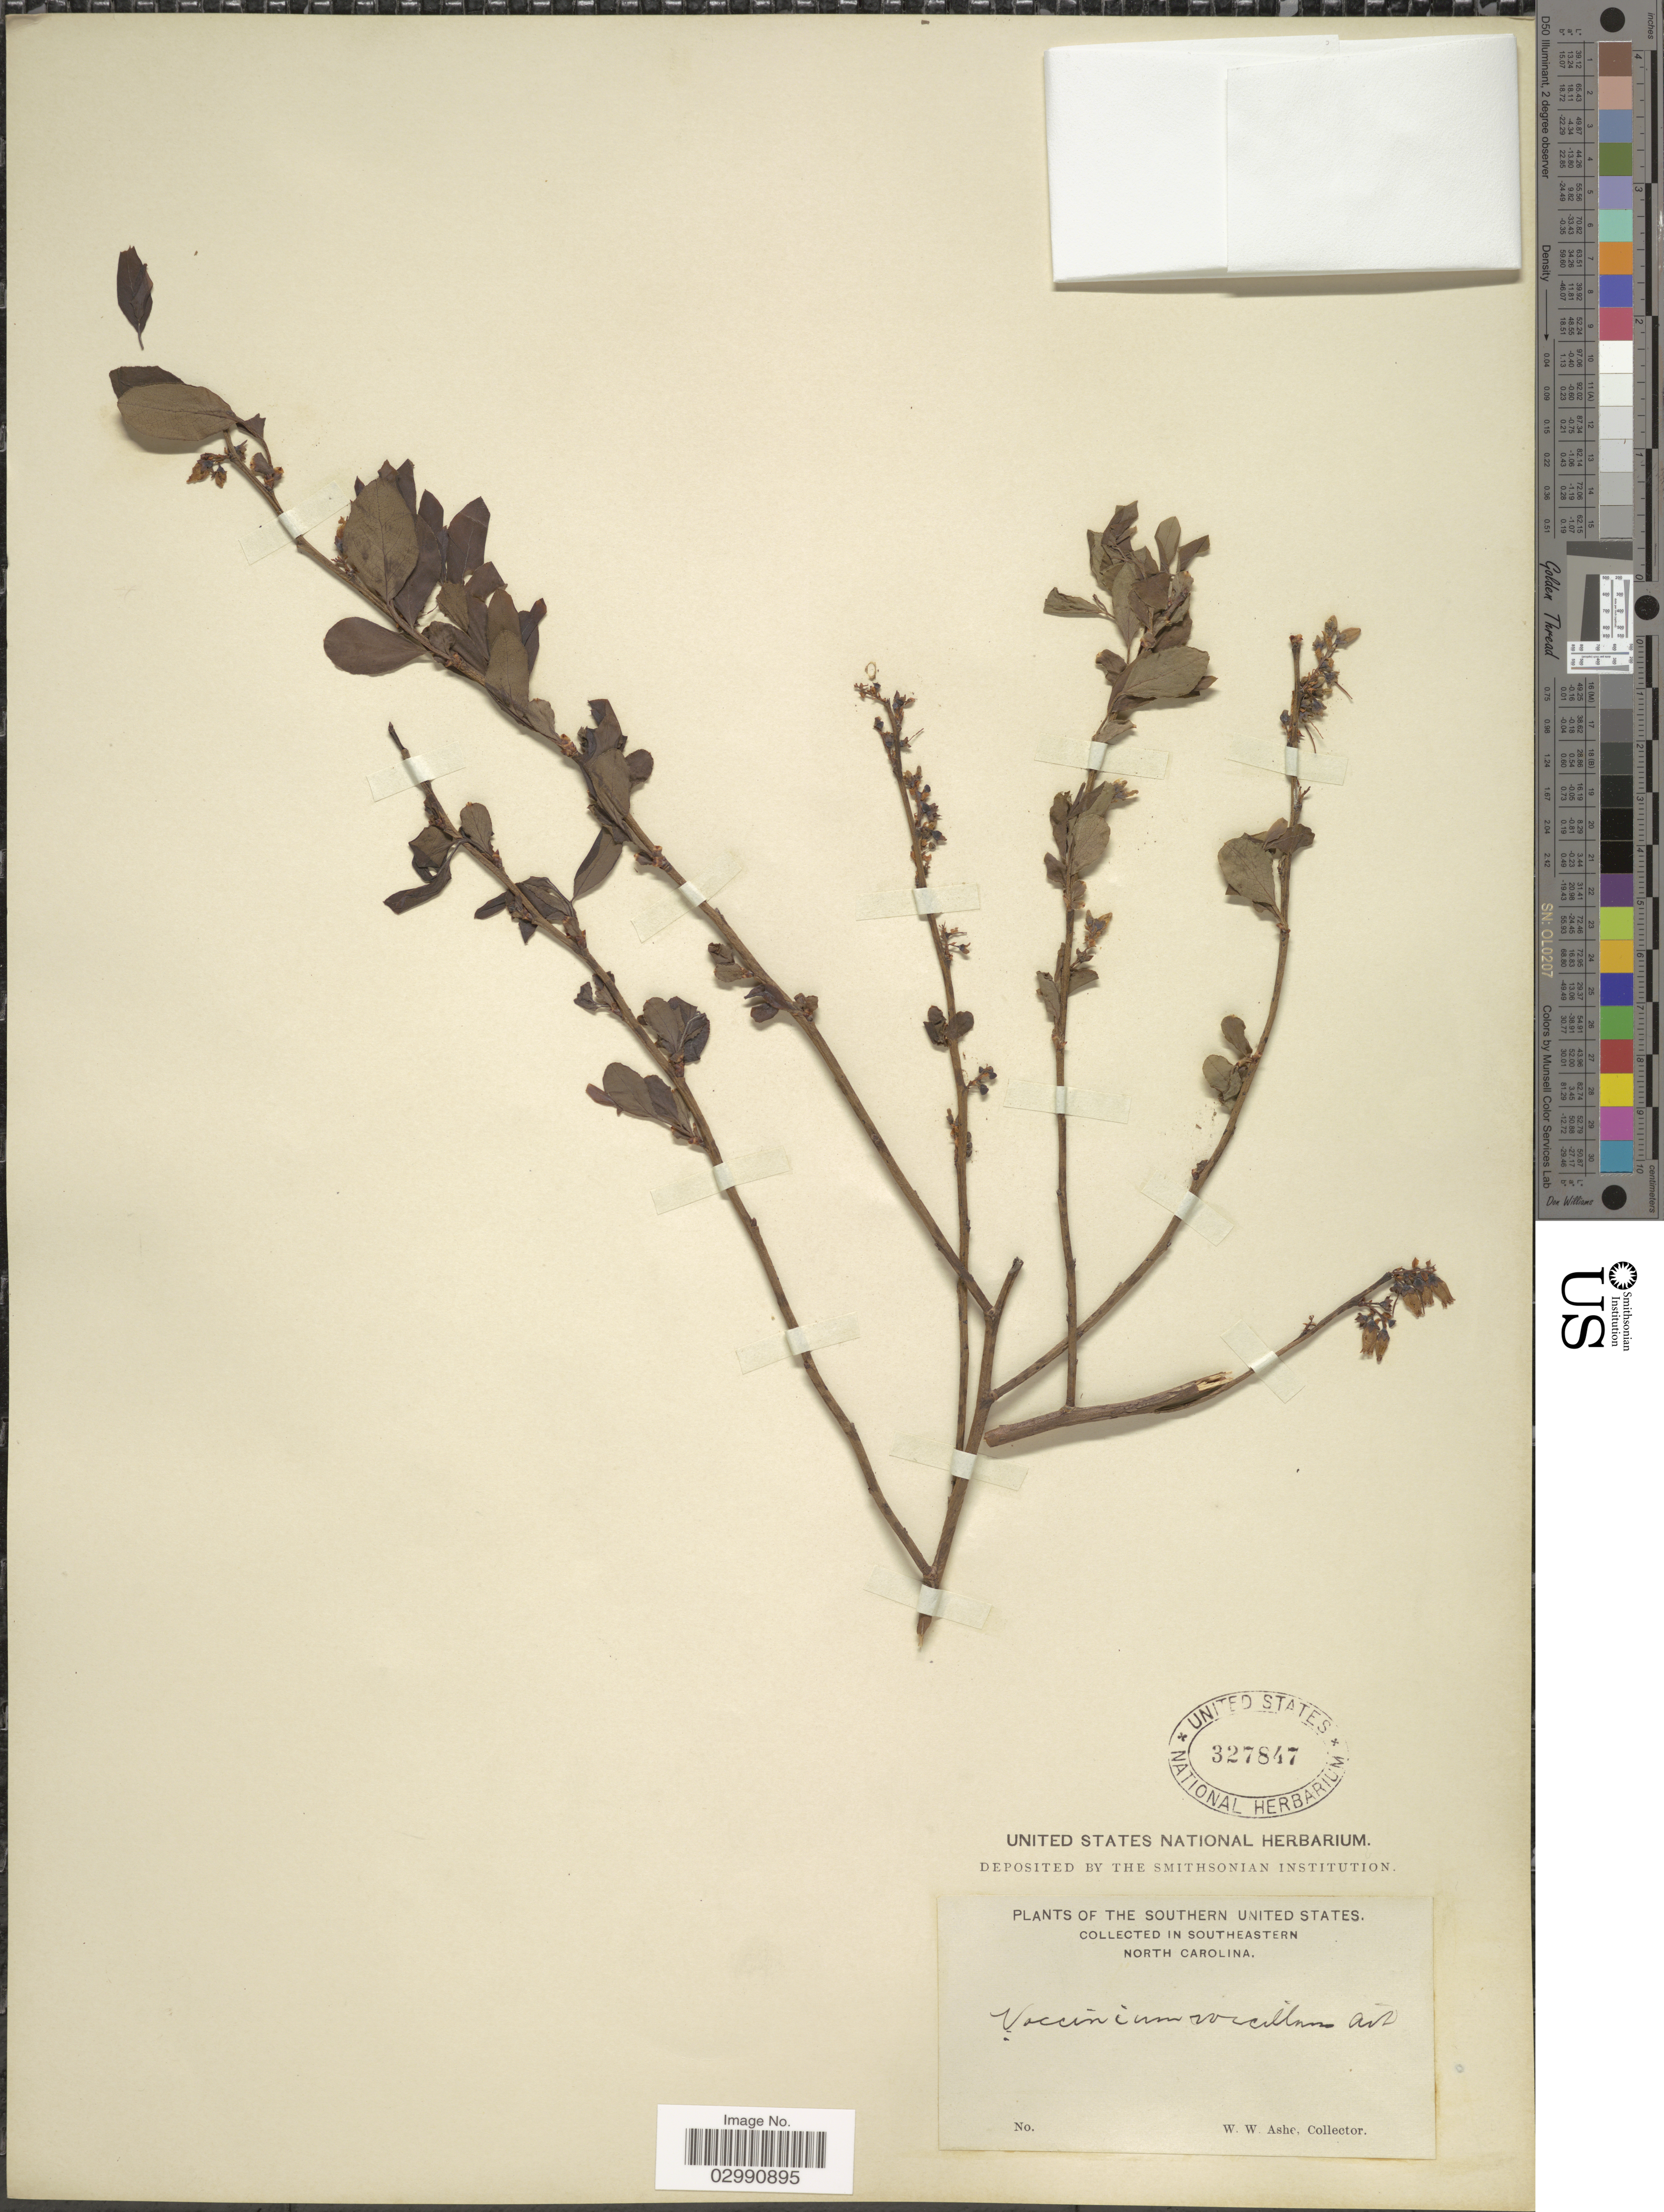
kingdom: Plantae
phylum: Tracheophyta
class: Magnoliopsida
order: Ericales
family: Ericaceae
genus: Vaccinium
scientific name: Vaccinium sp.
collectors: W. W. Ashe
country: United States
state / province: North Carolina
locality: Southern United States. In Southeastern North Carolina.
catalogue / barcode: US 327847